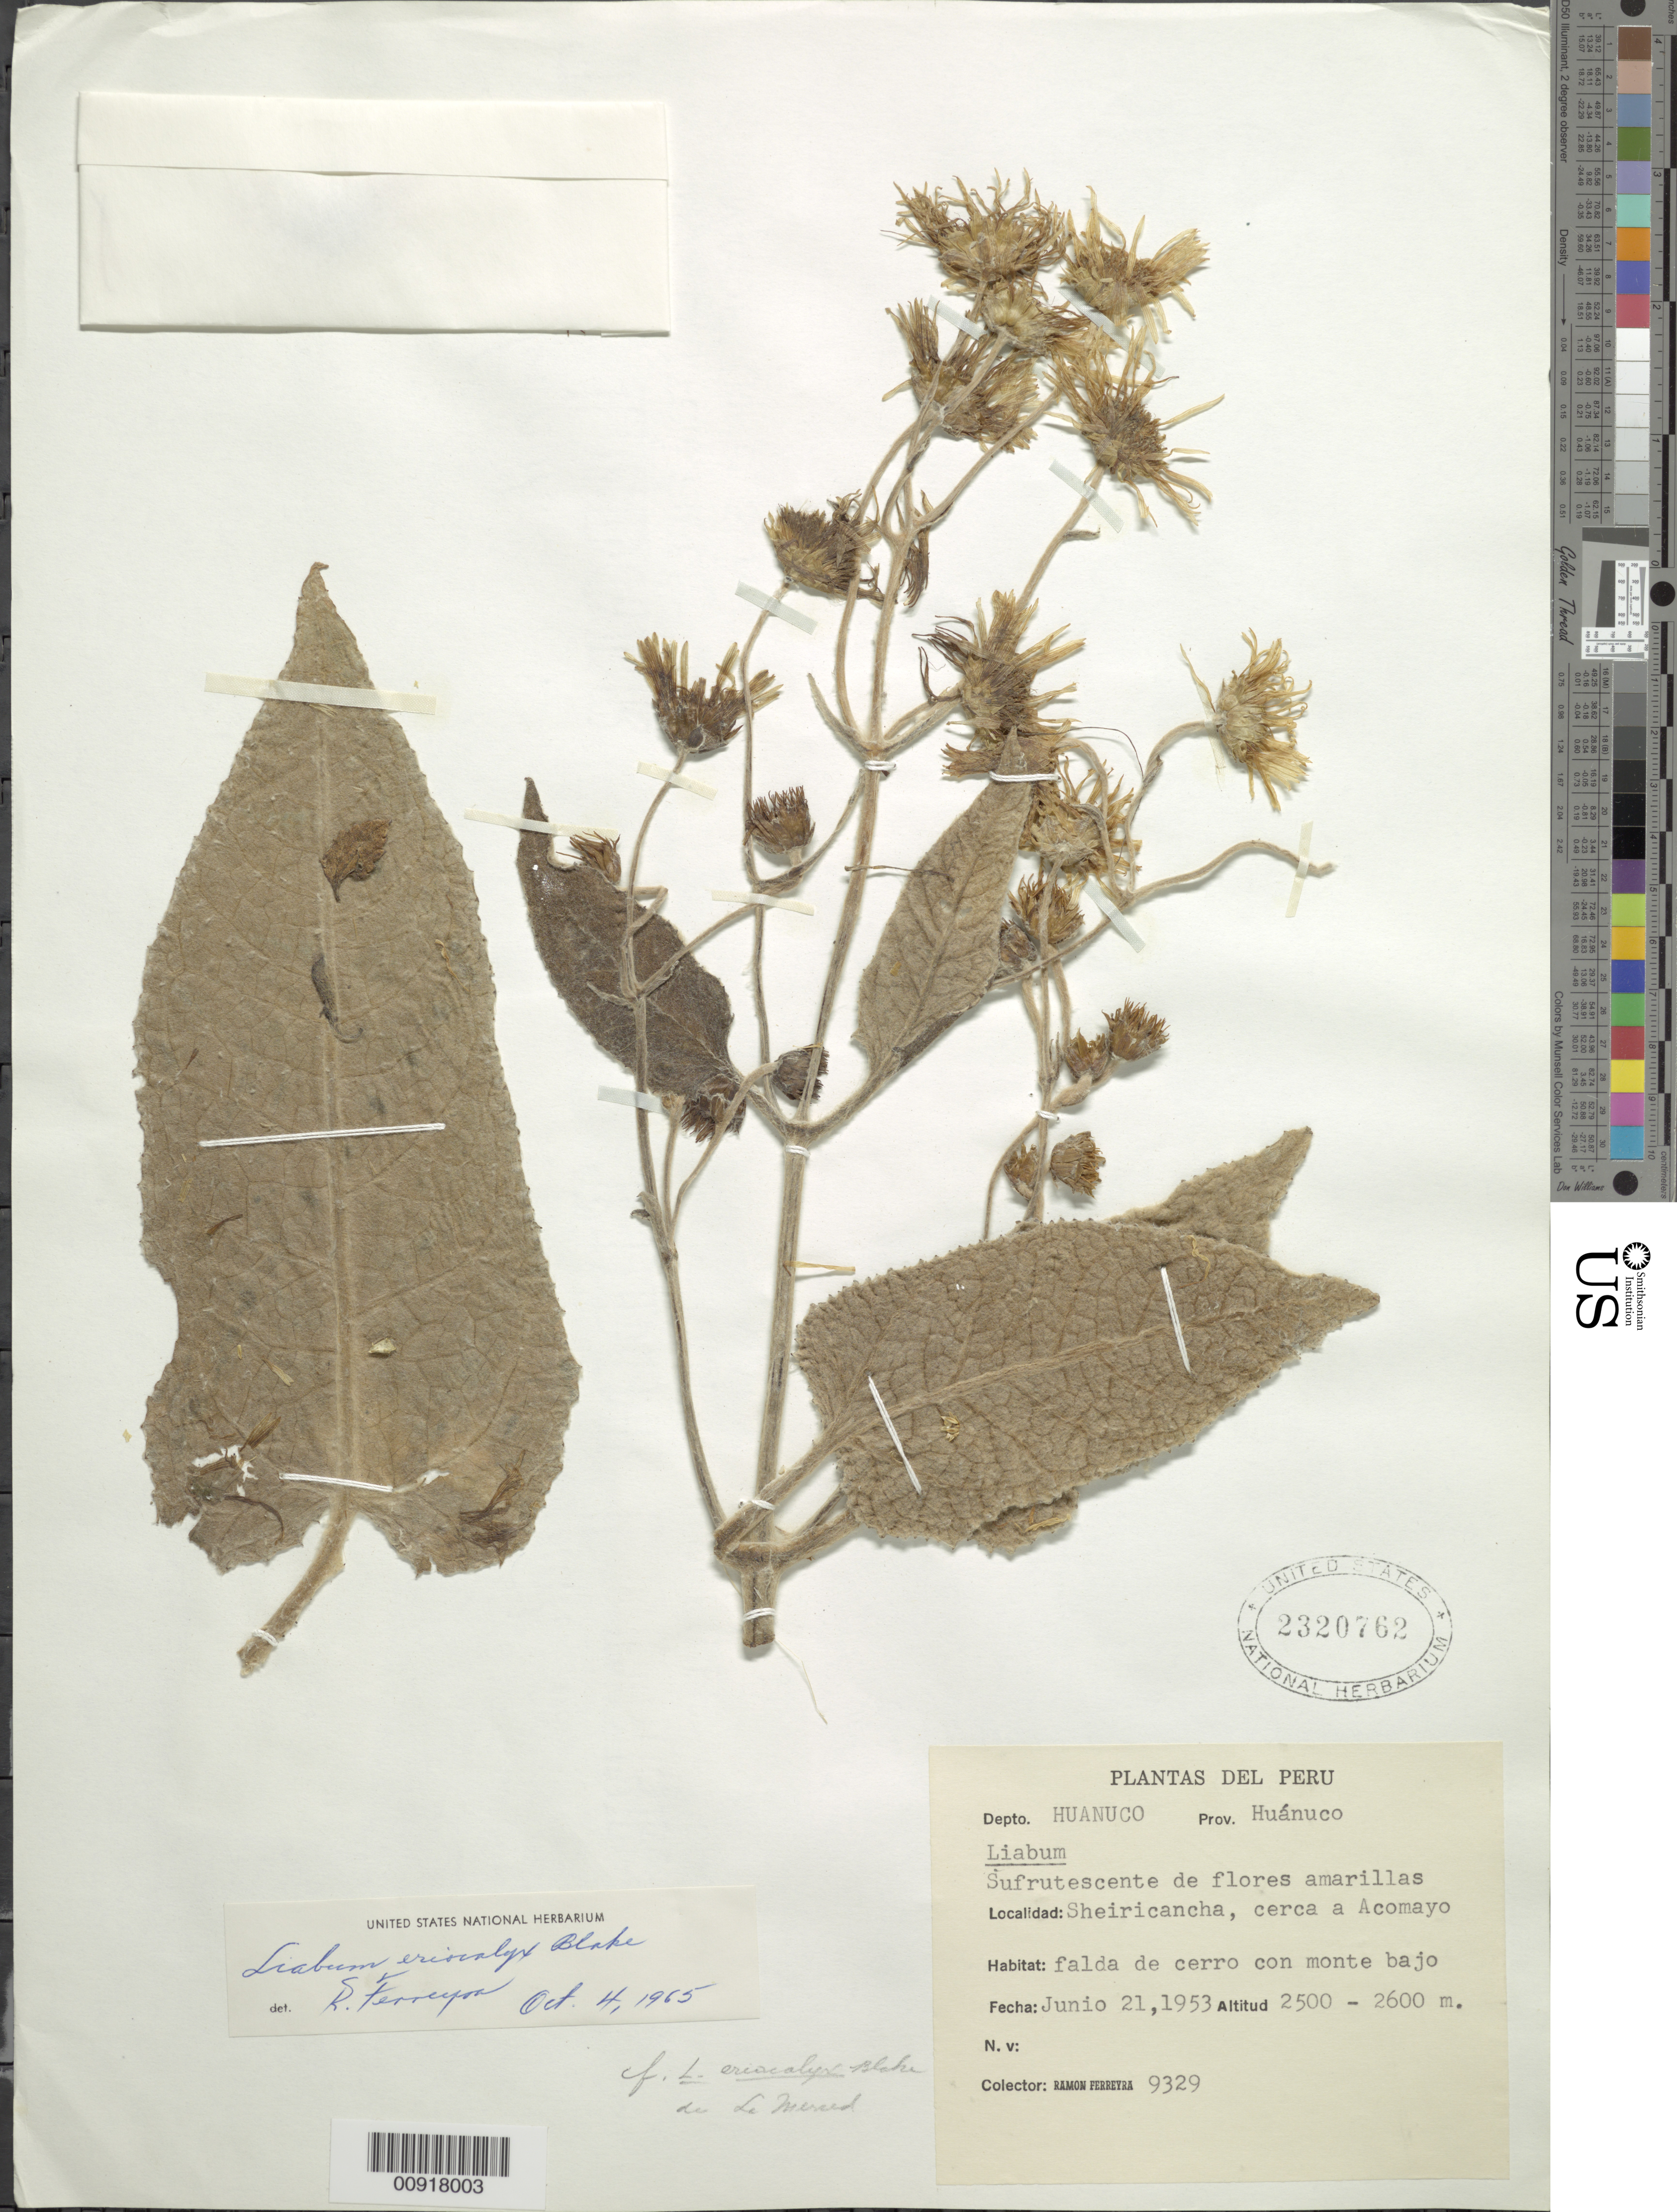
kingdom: Plantae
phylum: Tracheophyta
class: Magnoliopsida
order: Asterales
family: Asteraceae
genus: Munnozia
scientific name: Munnozia corymbosa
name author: Ruiz & Pav.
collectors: R. A. Ferreyra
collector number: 9329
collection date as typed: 21 June 1953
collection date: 1953-06-21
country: Peru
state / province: Huánuco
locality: Prov. Huanuco, Sheiricancha, cerca a Acomayo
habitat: Falda de cerro con monte abajo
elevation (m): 2500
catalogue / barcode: US 2320762